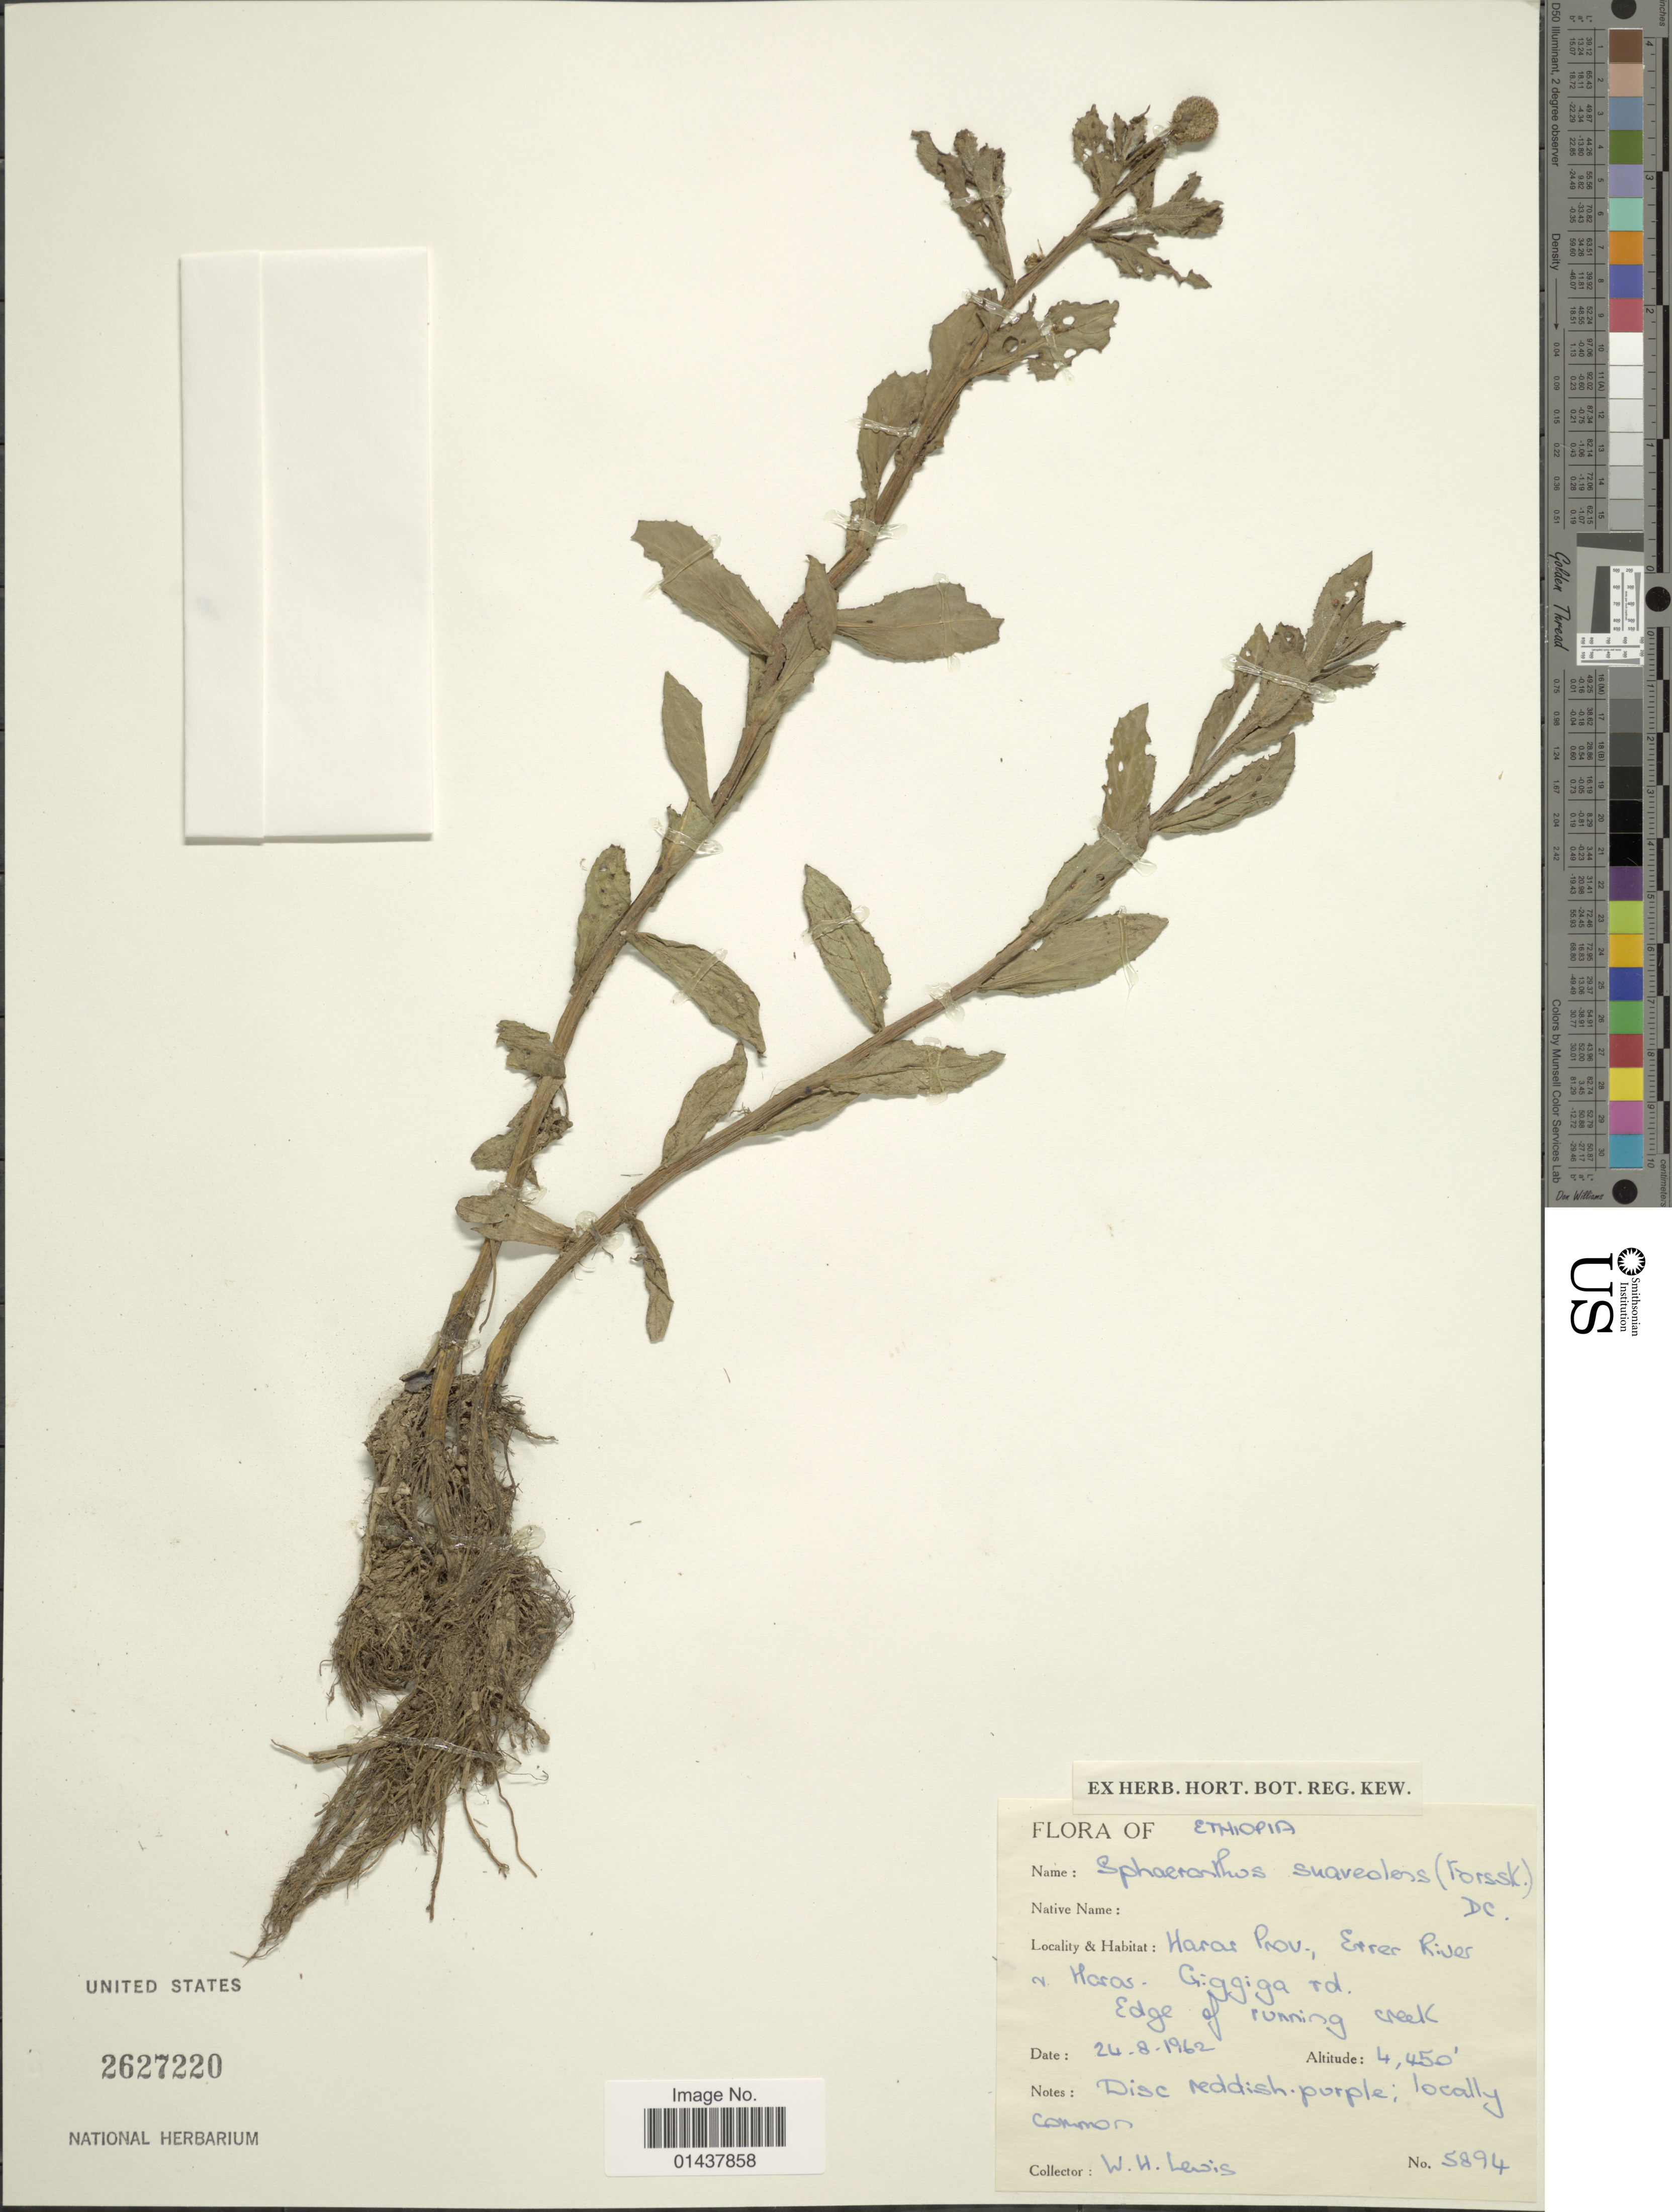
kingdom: Plantae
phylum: Tracheophyta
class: Magnoliopsida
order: Asterales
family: Asteraceae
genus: Sphaeranthus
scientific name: Sphaeranthus suaveolens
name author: (Forssk.) DC.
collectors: W. H. Lewis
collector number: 5894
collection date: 1962-08-24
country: Ethiopia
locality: Harar Prov. Errer River, v Harrar, Giggiga Rd, Edge of running creek [interpreted]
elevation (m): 1356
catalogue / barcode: US 2627220